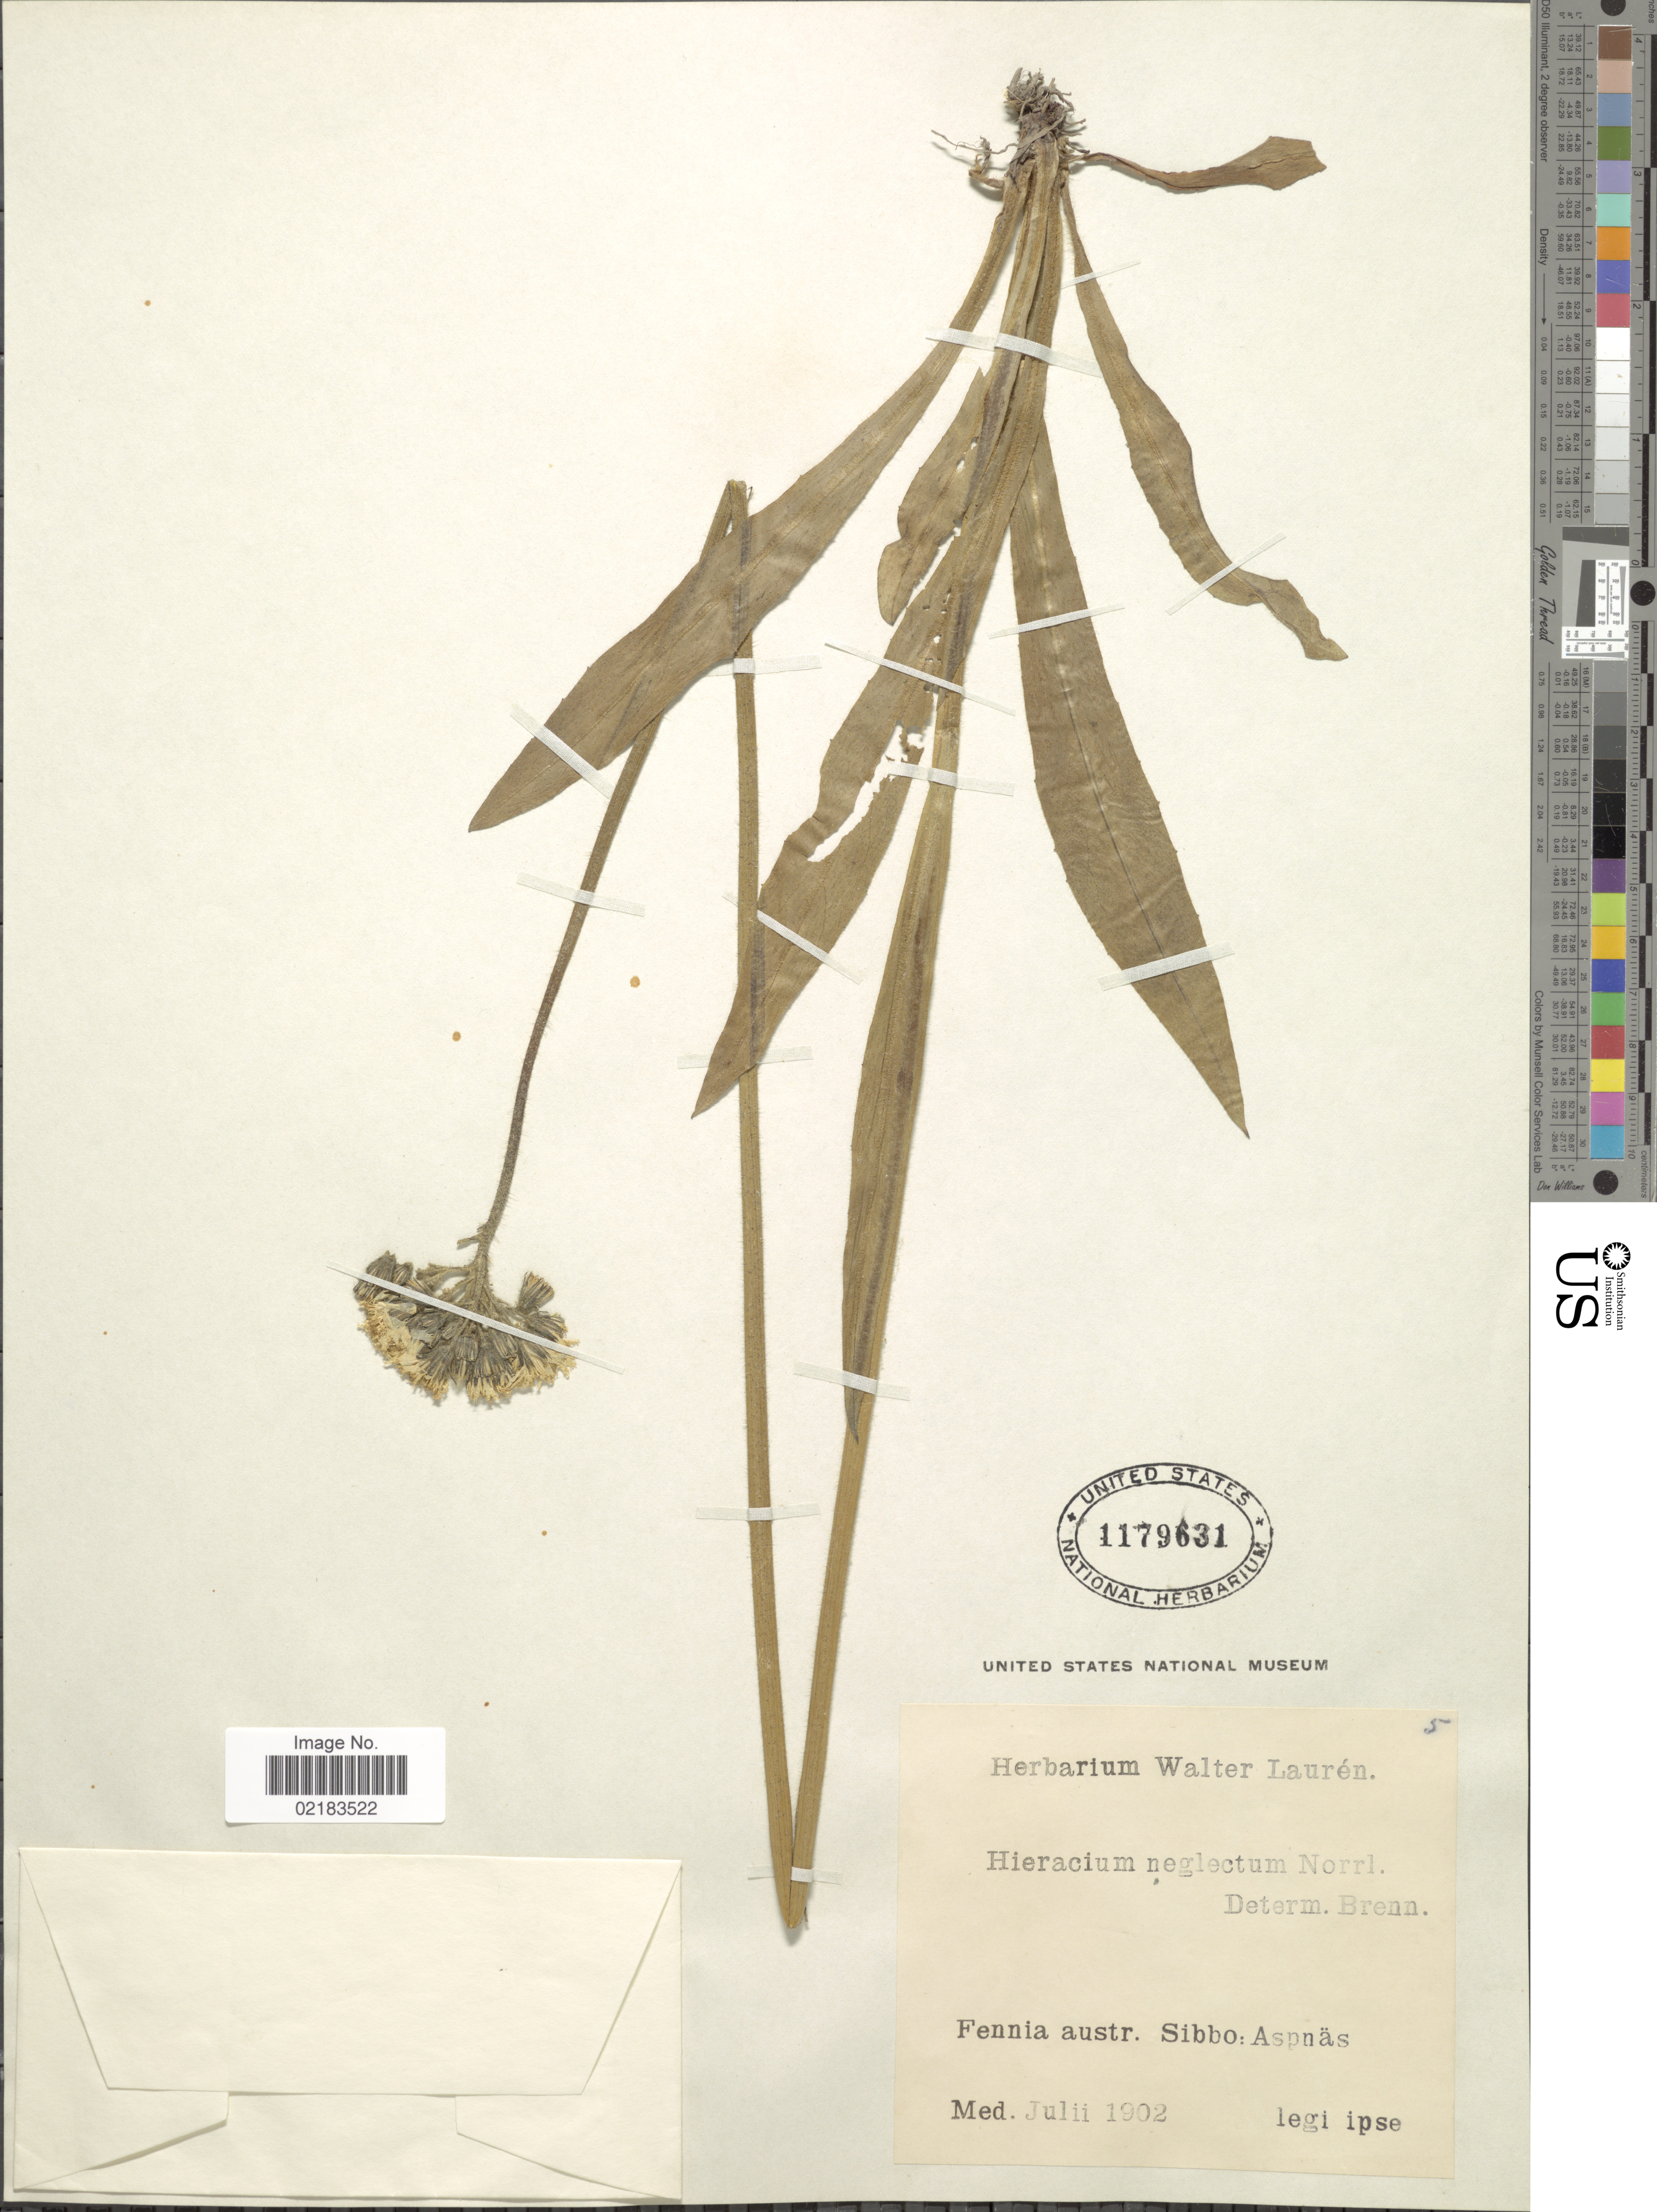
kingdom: Plantae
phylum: Tracheophyta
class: Magnoliopsida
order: Asterales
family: Asteraceae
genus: Pilosella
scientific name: Pilosella glomerata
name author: (Froel.) Fr.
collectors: W. Lauren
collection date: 1902-07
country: Finland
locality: Fennia austr. Sibbo: Aspnäs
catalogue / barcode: US 1179631